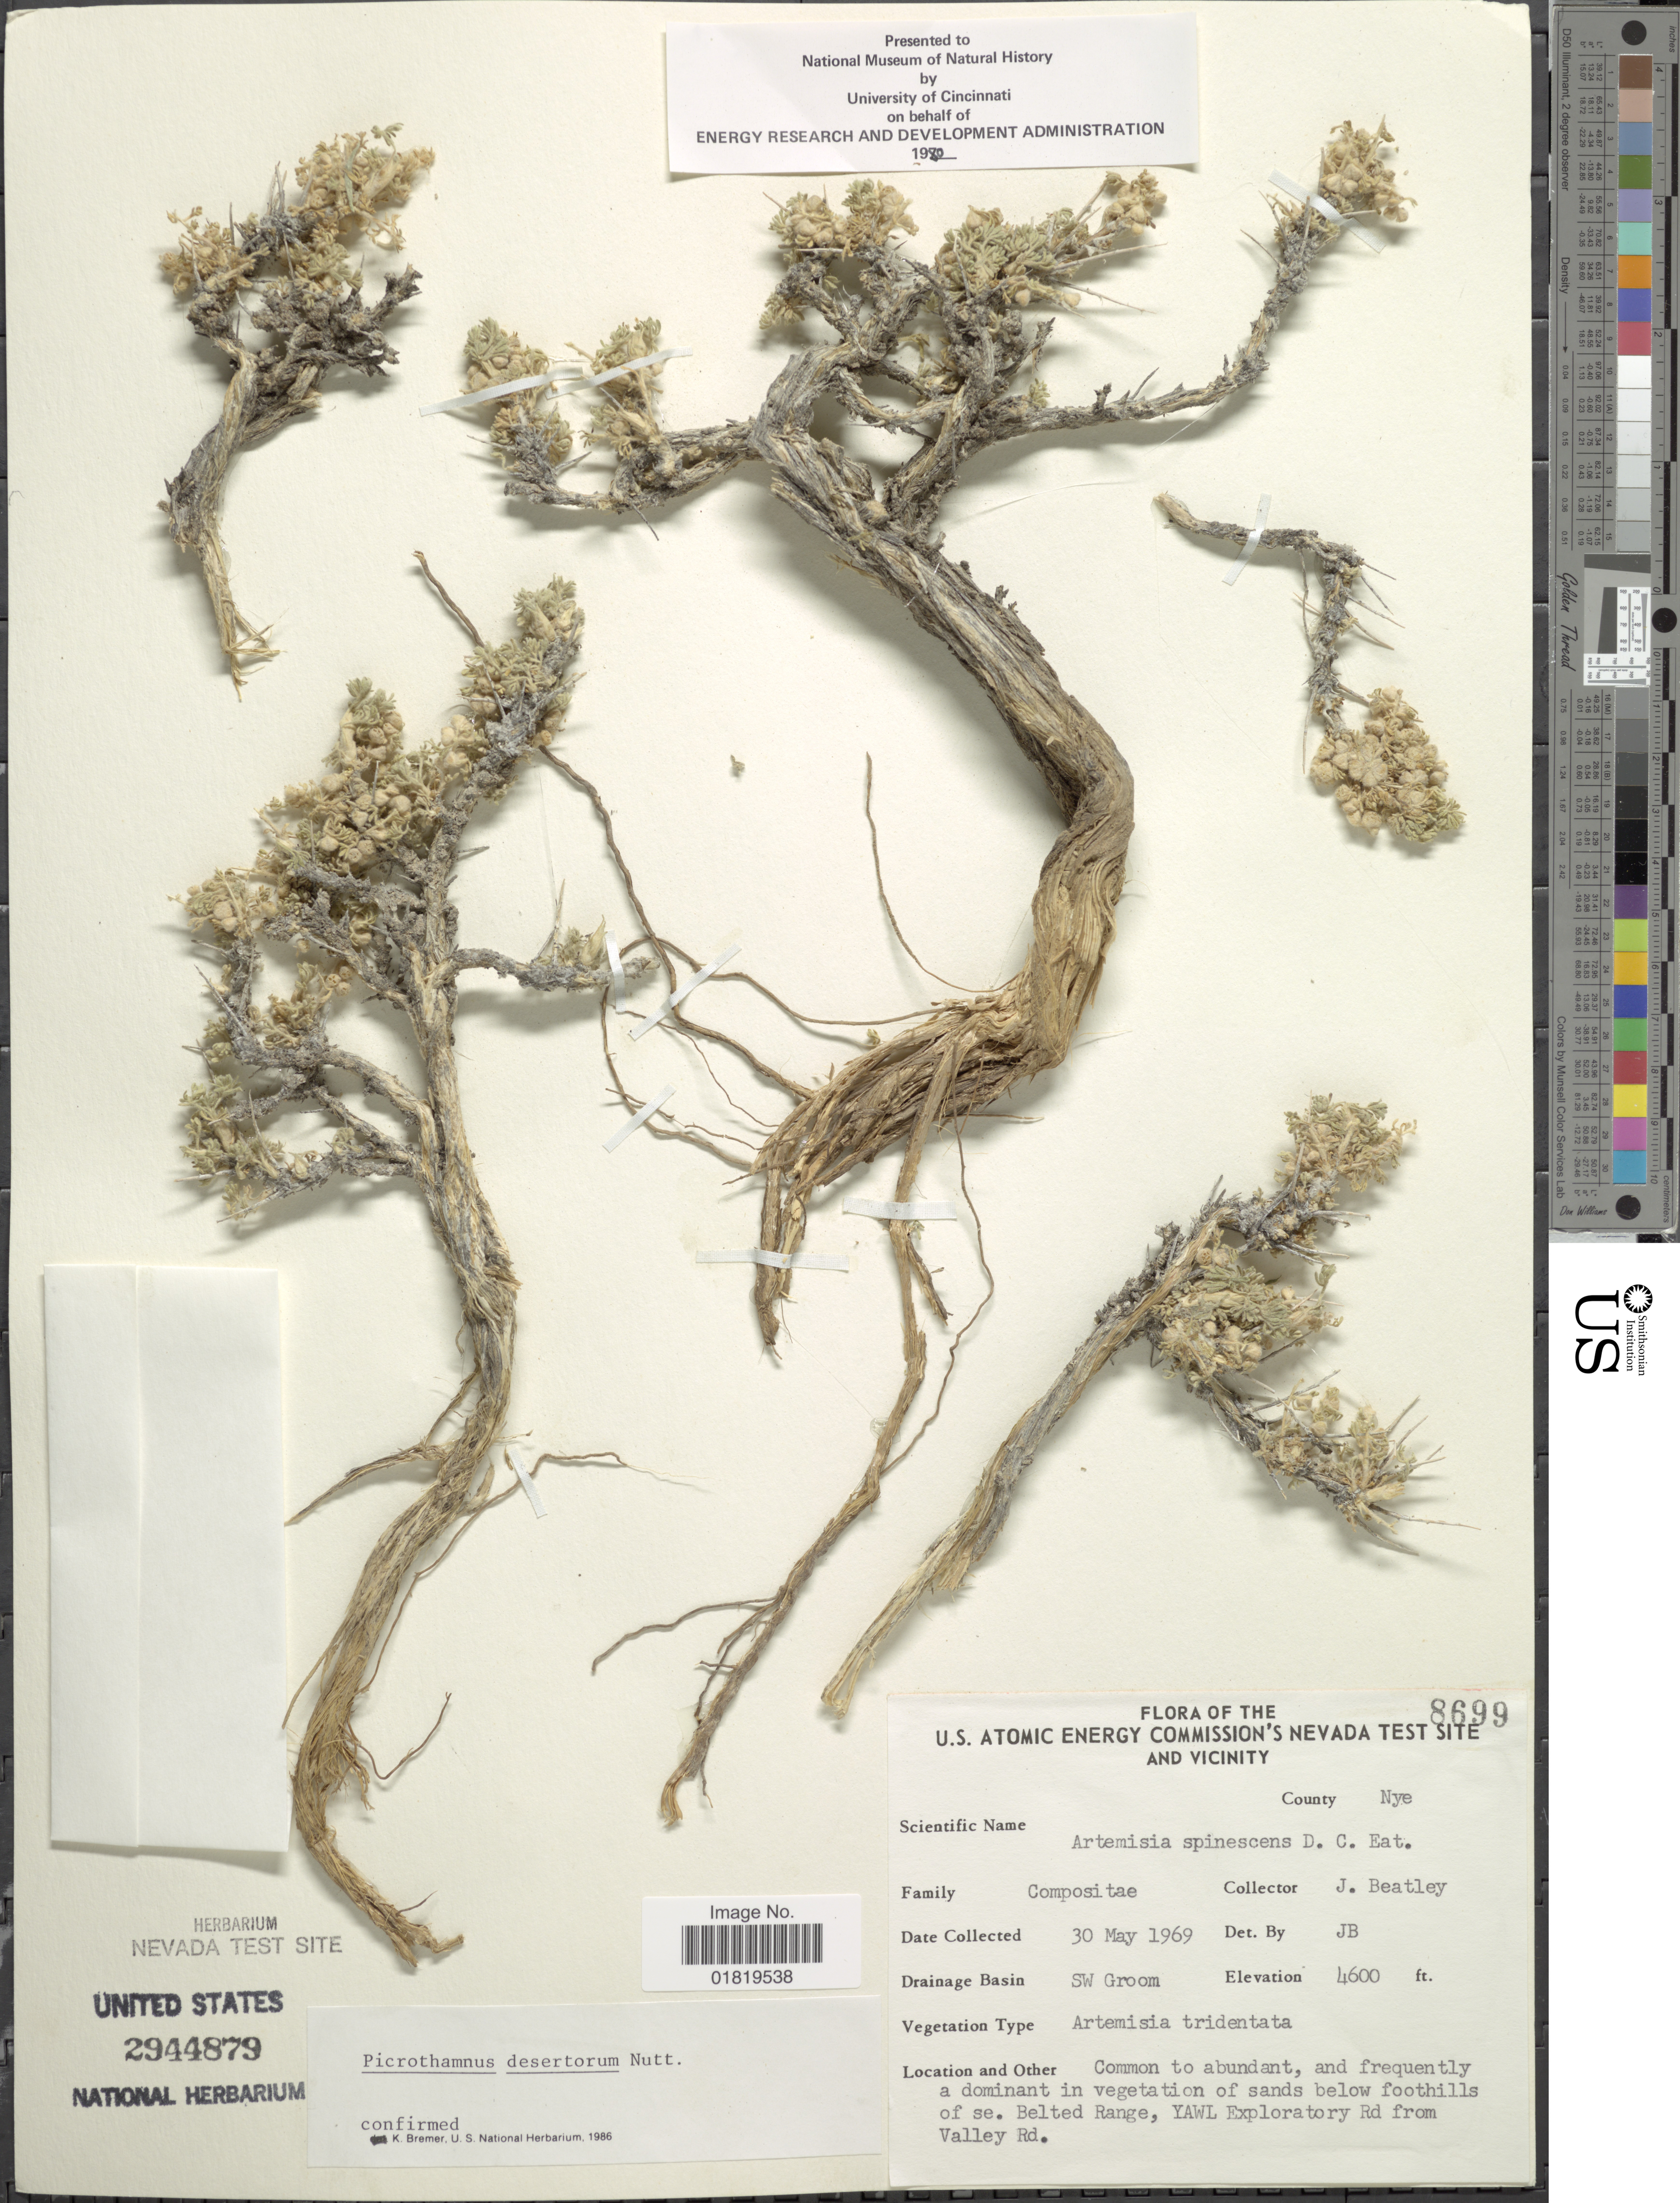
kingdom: Plantae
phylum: Tracheophyta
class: Magnoliopsida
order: Asterales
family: Asteraceae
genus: Picrothamnus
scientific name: Picrothamnus desertorum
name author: Nutt.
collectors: J. C. Beatley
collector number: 8699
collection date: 1969-05-30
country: United States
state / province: Nevada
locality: U. S. Atomic Energy Commission's Nevada Test Site and Vicinity, County Nye, SW Groom, Belted Range, YAWL Exploratory Rd from Valley Rd.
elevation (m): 1402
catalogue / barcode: US 2944879